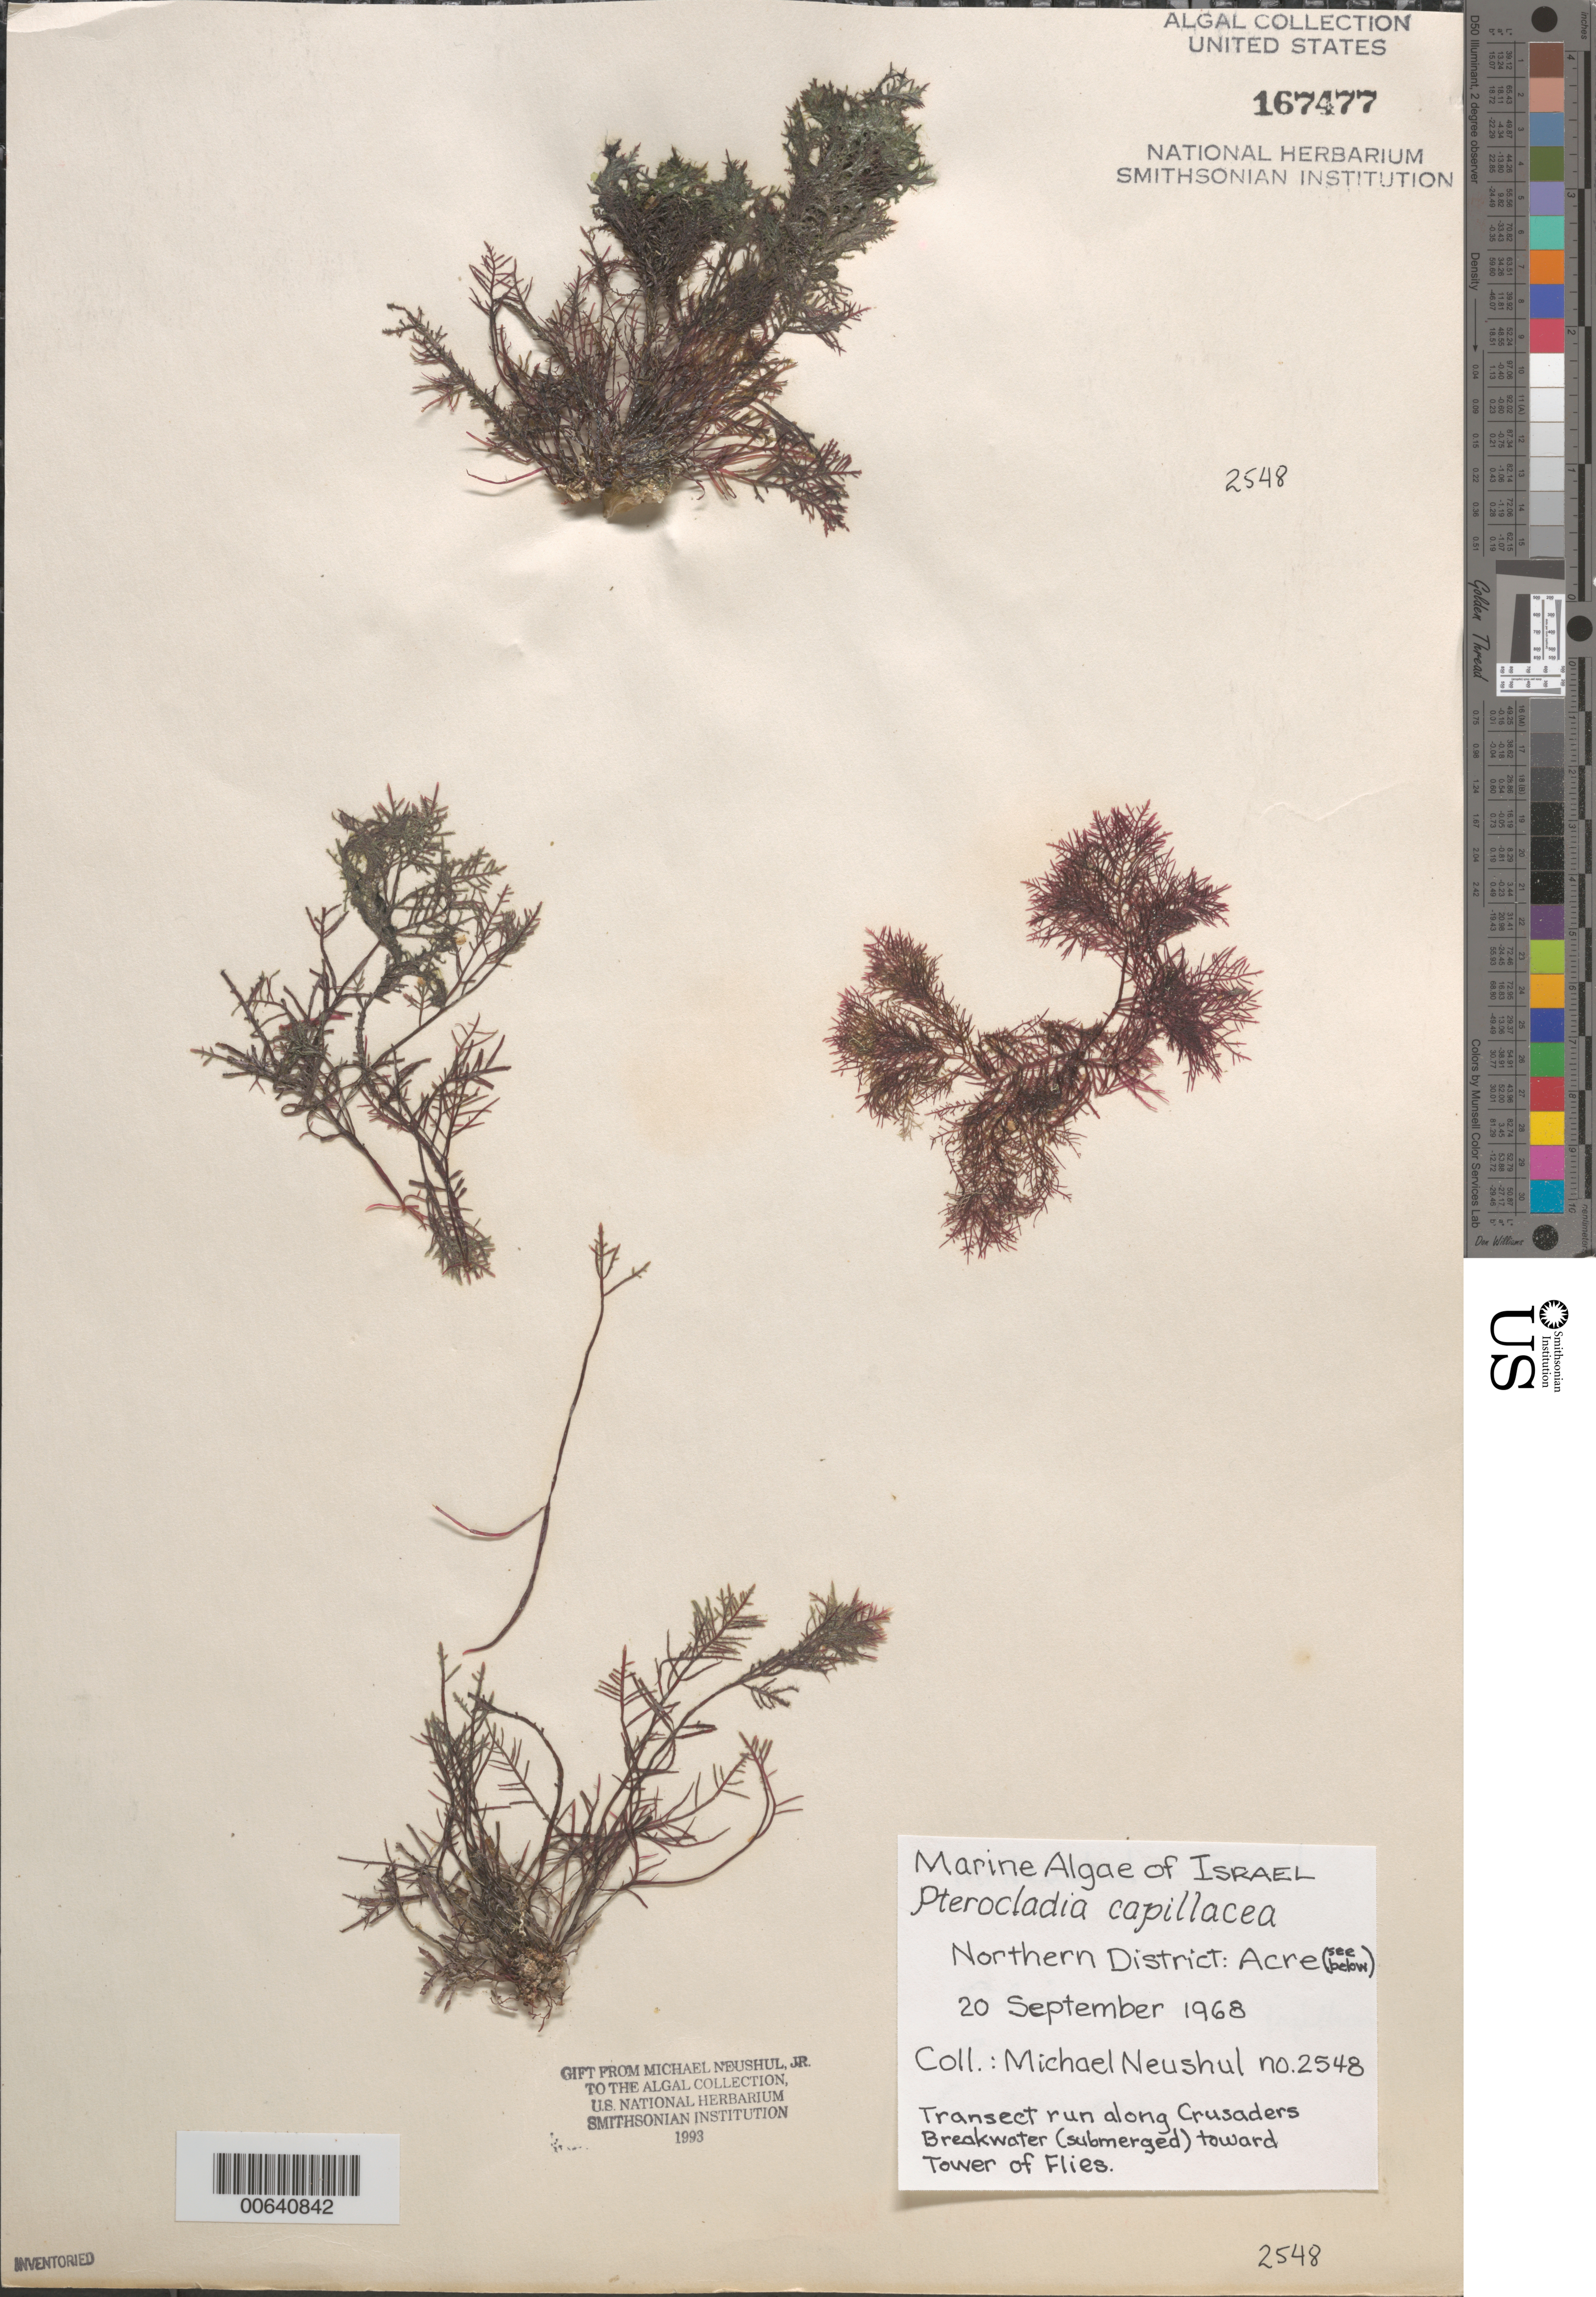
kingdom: Plantae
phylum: Rhodophyta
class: Florideophyceae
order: Gelidiales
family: Pterocladiaceae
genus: Pterocladiella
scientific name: Pterocladiella capillacea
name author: (S.G. Gmel.) Santelices & Hommers.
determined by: Algae name updating Project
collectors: M. Neushul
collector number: Neushul 2548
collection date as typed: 20 Sep 1968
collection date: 1968-09-20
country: Israel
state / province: Northern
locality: Crusaders Breakwater toward Tower of Flies, Acre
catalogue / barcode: US 167477